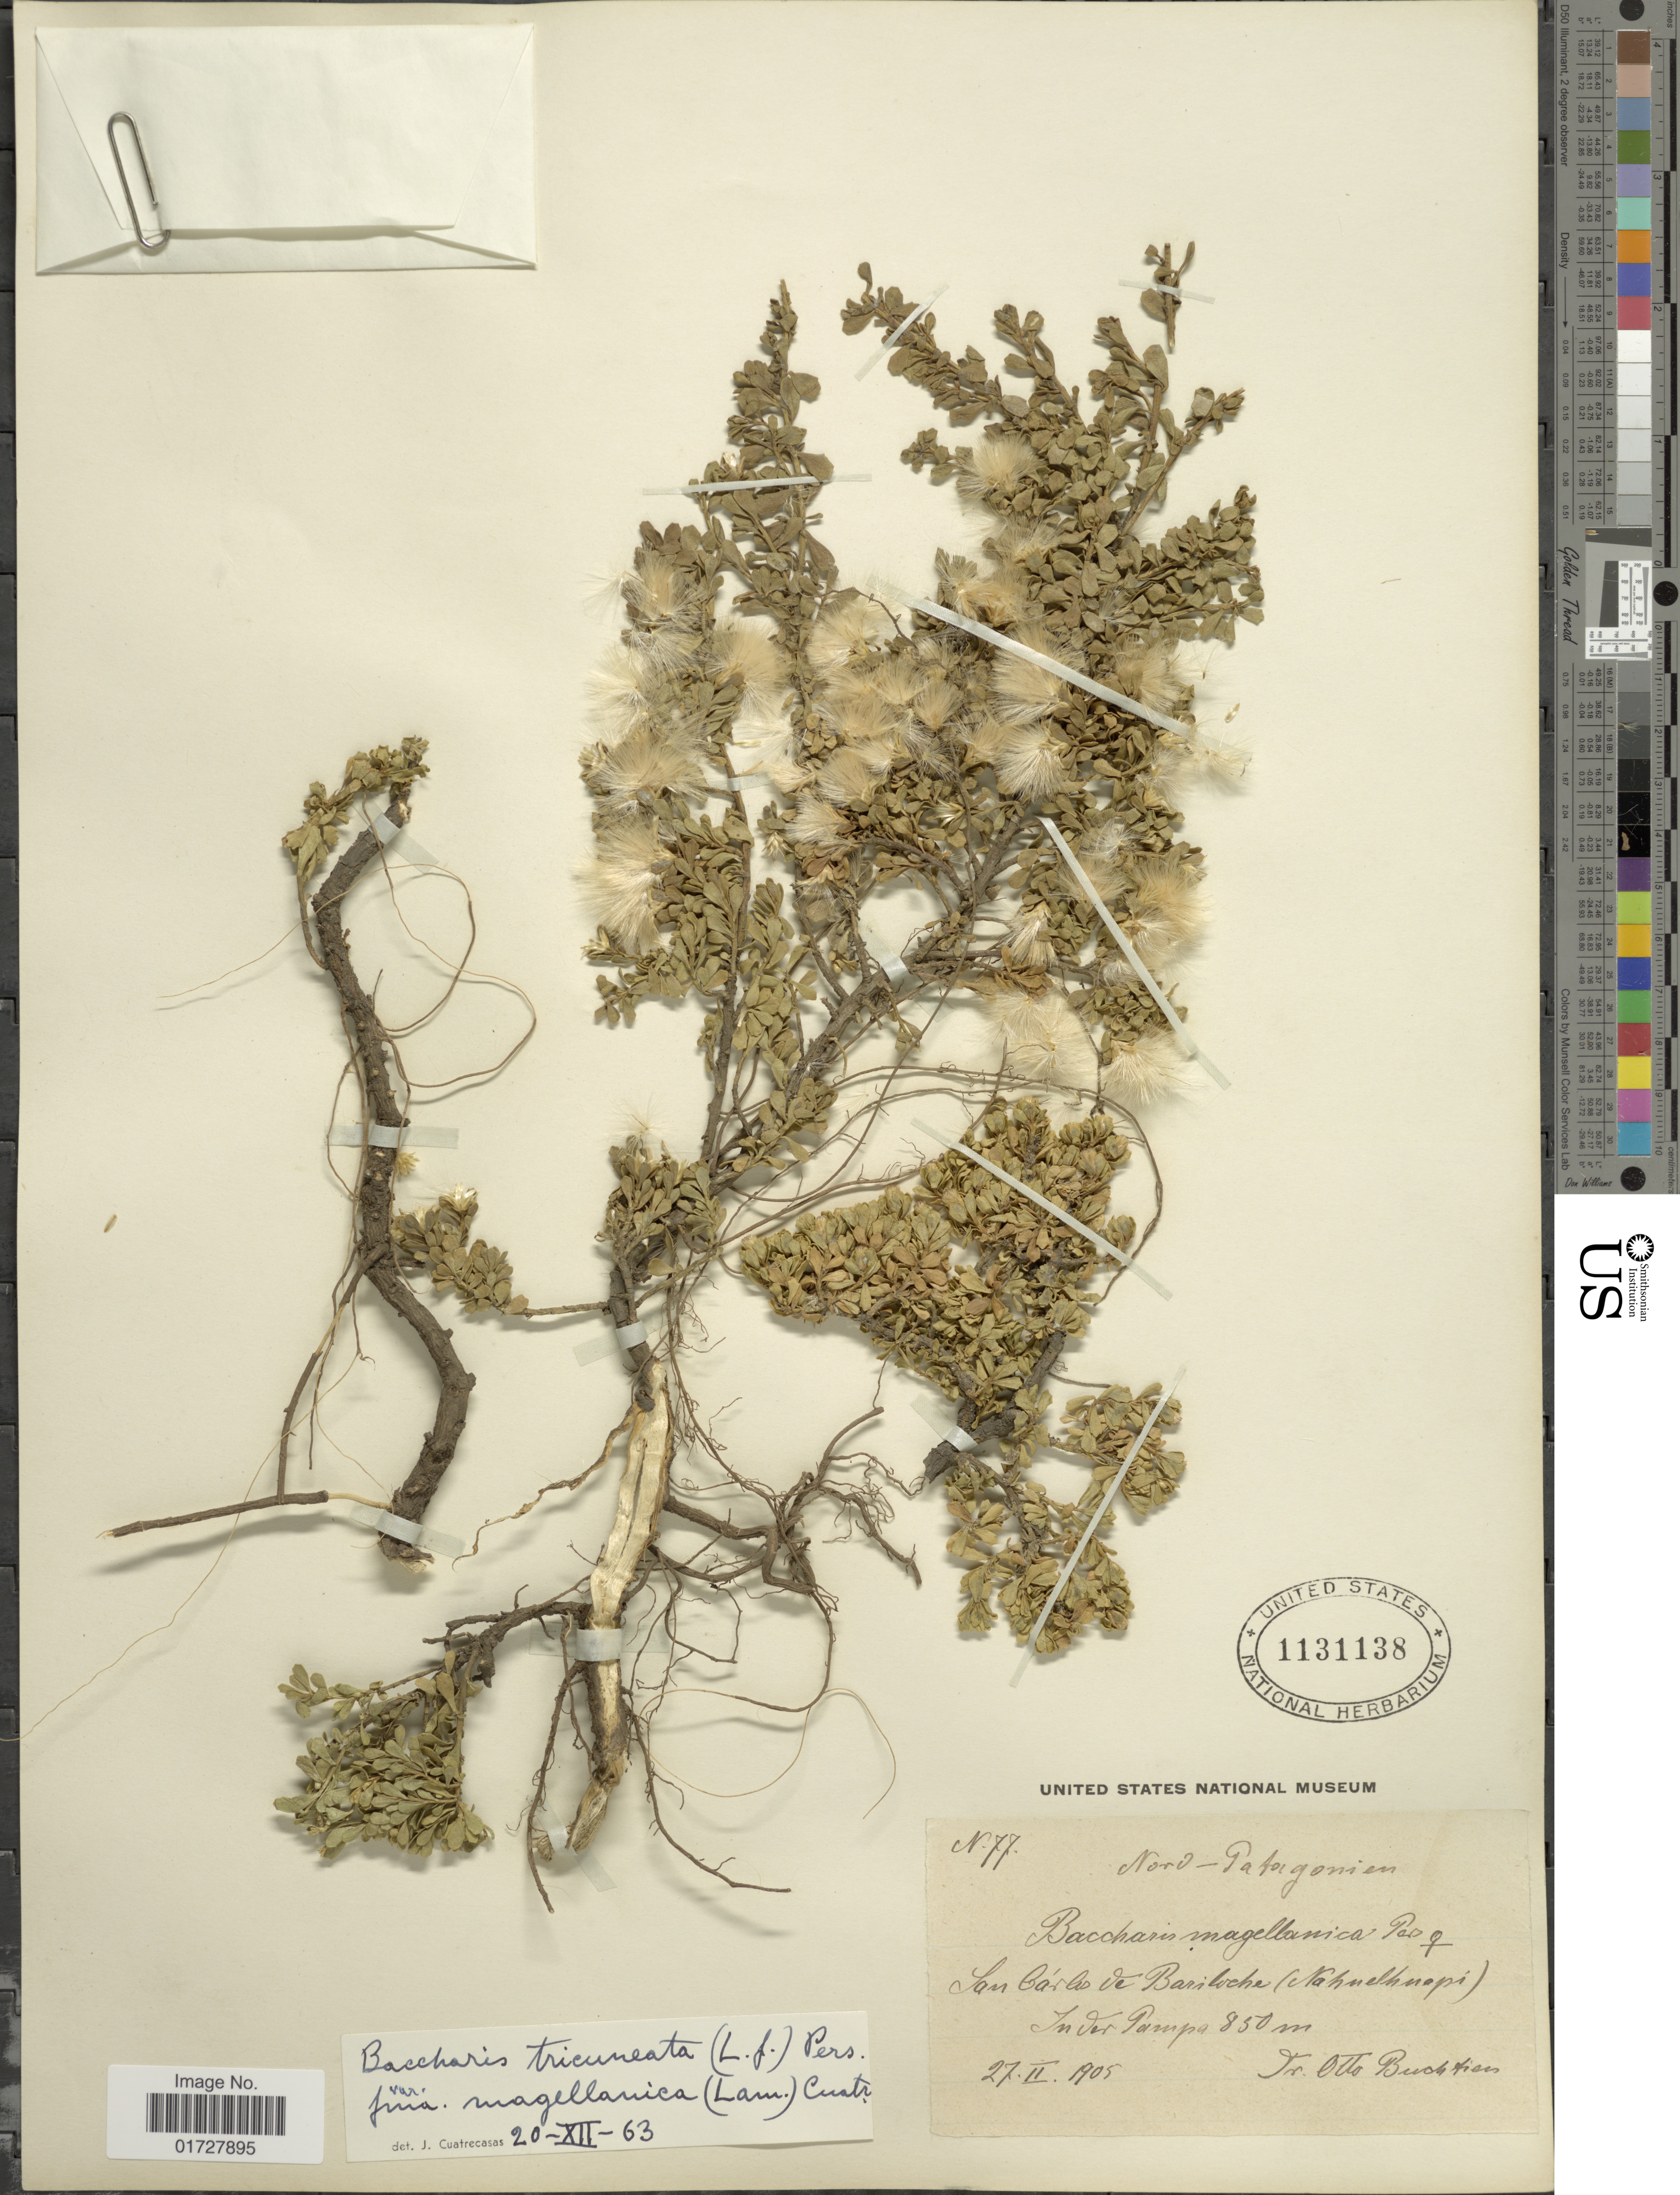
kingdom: Plantae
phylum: Tracheophyta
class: Magnoliopsida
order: Asterales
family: Asteraceae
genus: Baccharis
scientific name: Baccharis tricuneata var. magellanica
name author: (Lam.) Cuatrec.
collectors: O. Buchtien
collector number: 77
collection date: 1905-02-27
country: Argentina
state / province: Río Negro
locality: Nord-Patagonien, San Carlos de Bariloche (Nahuelhuapi), in Pampa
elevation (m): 850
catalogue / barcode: US 1131138